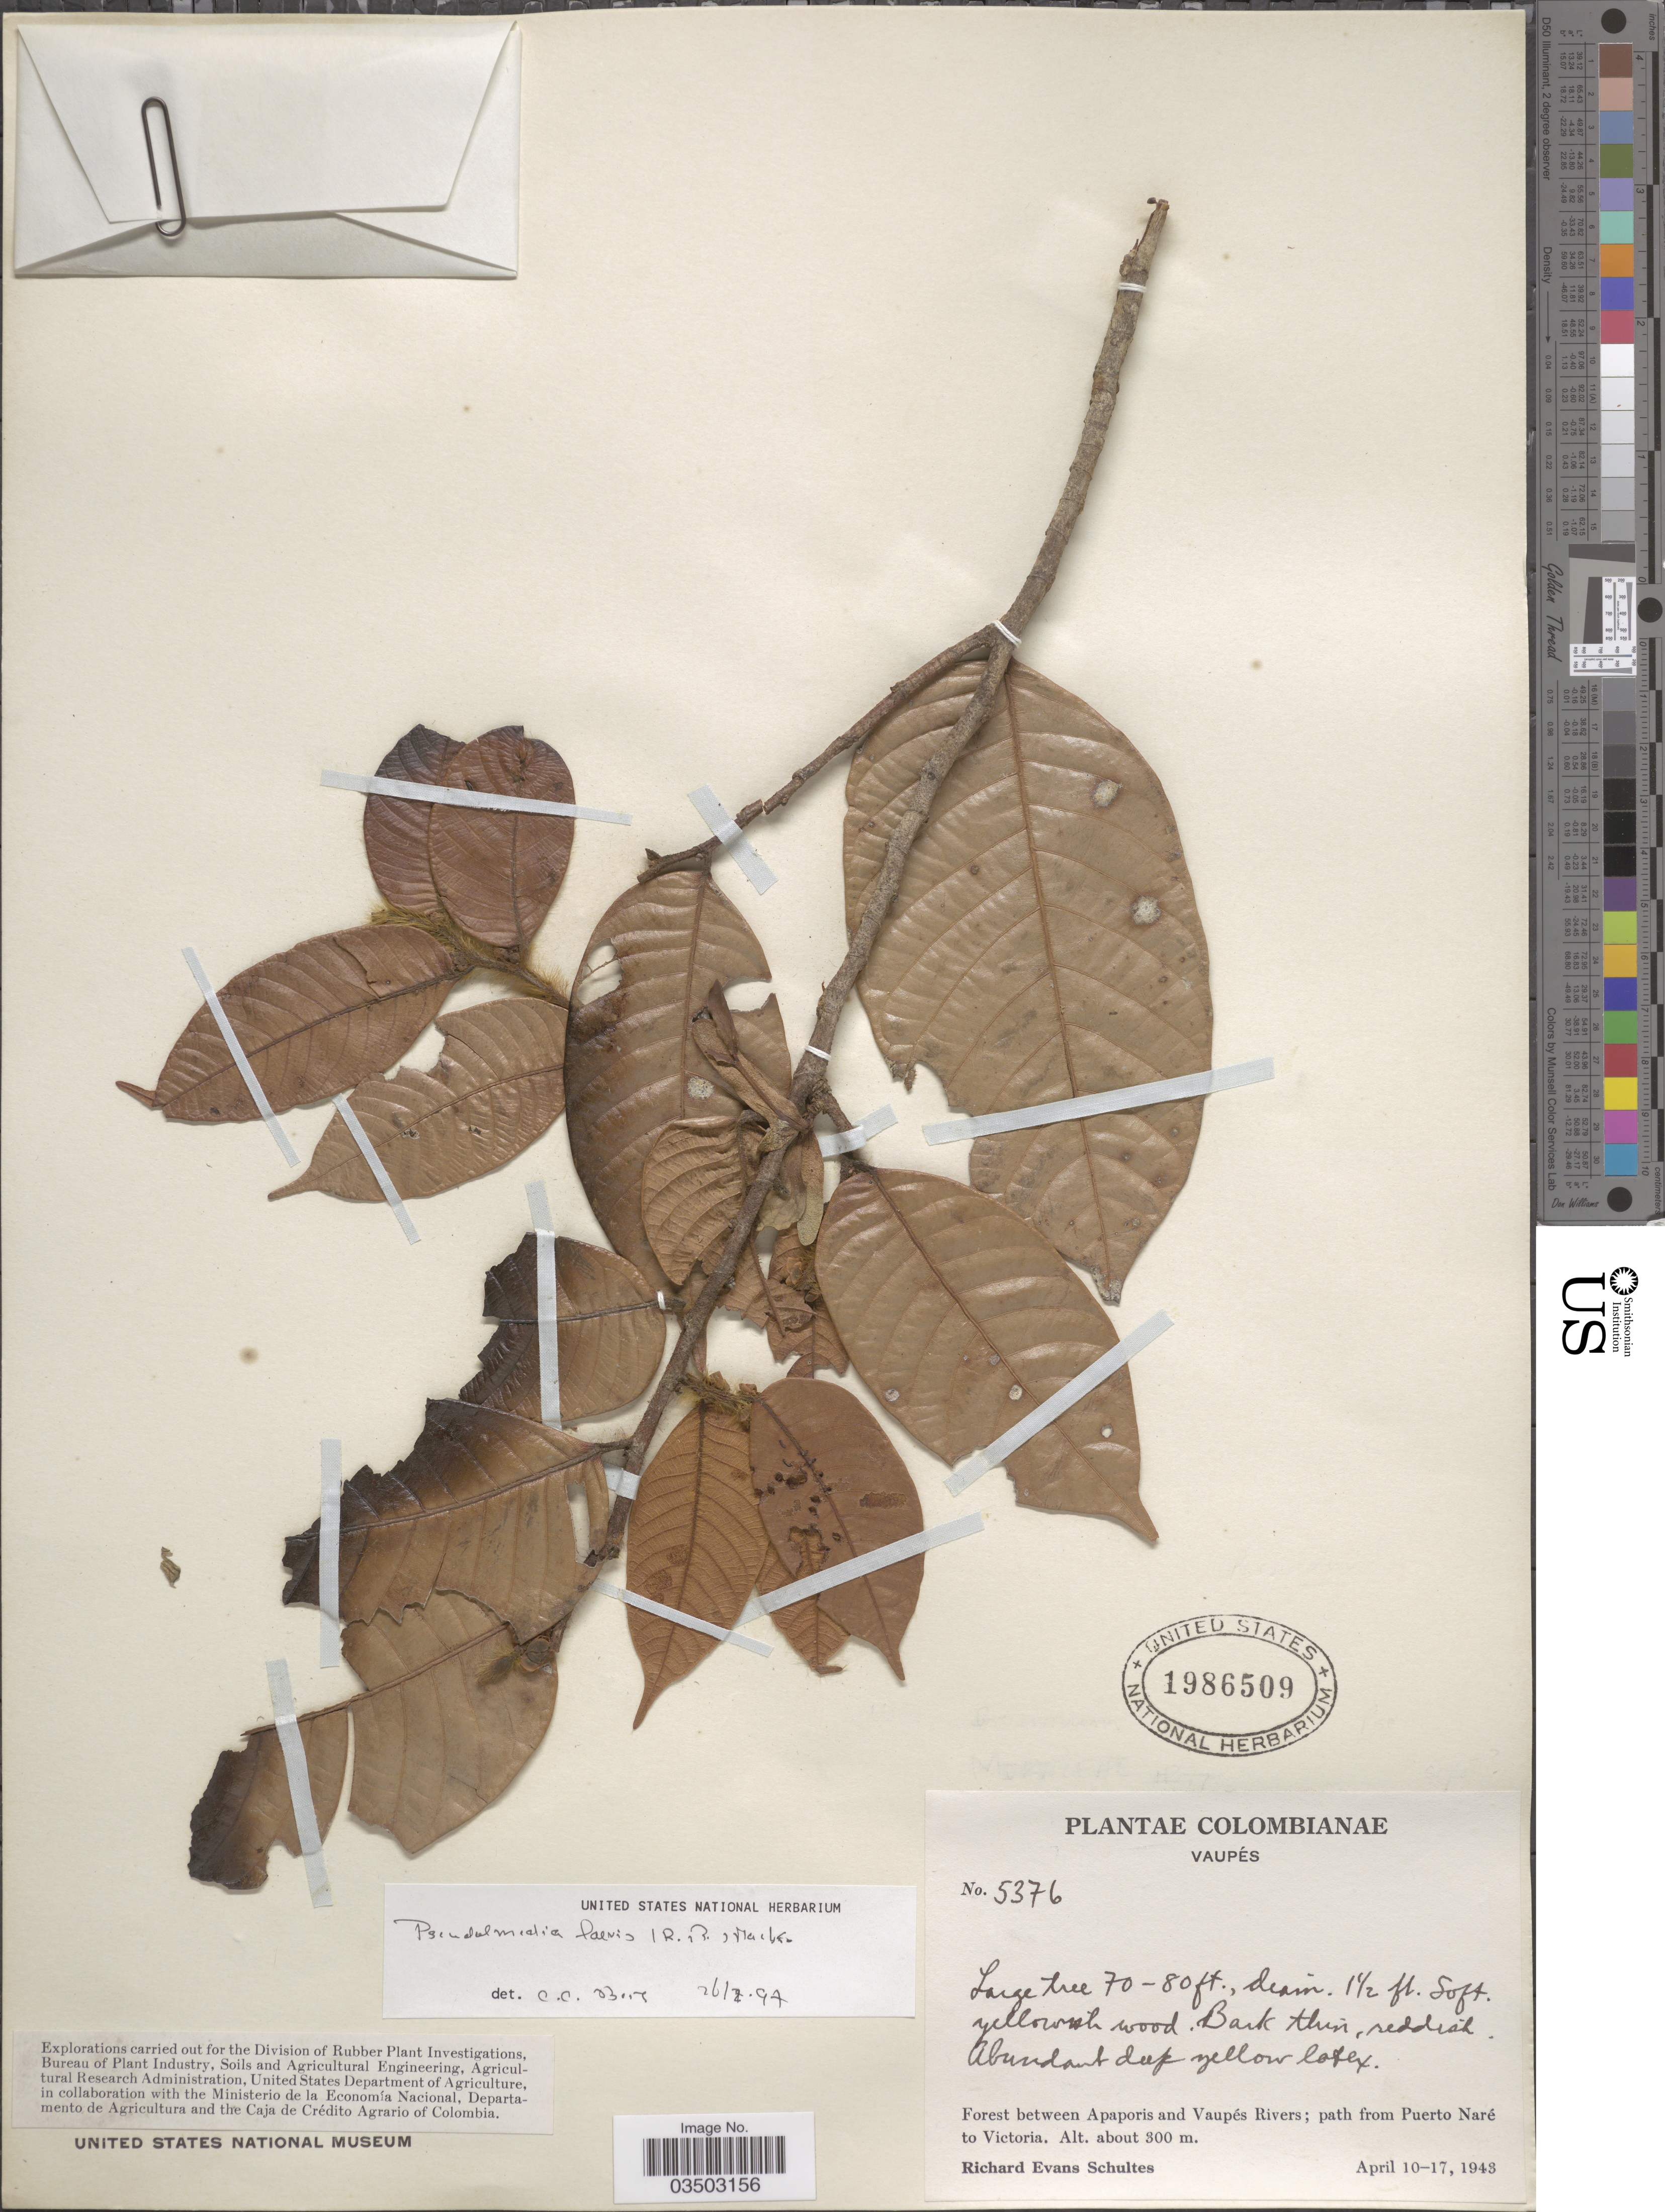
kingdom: Plantae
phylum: Tracheophyta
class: Magnoliopsida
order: Rosales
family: Moraceae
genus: Pseudolmedia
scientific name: Pseudolmedia laevis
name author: (Ruiz & Pav.) J.F. Macbr.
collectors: R. E. Schultes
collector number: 5376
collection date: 1943-04-10/1943-04-17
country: Colombia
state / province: Vaupés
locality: Forest between Apaporis and Vaupés Rivers; path from Puerto Naré to Victoria.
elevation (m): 300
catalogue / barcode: US 1986509